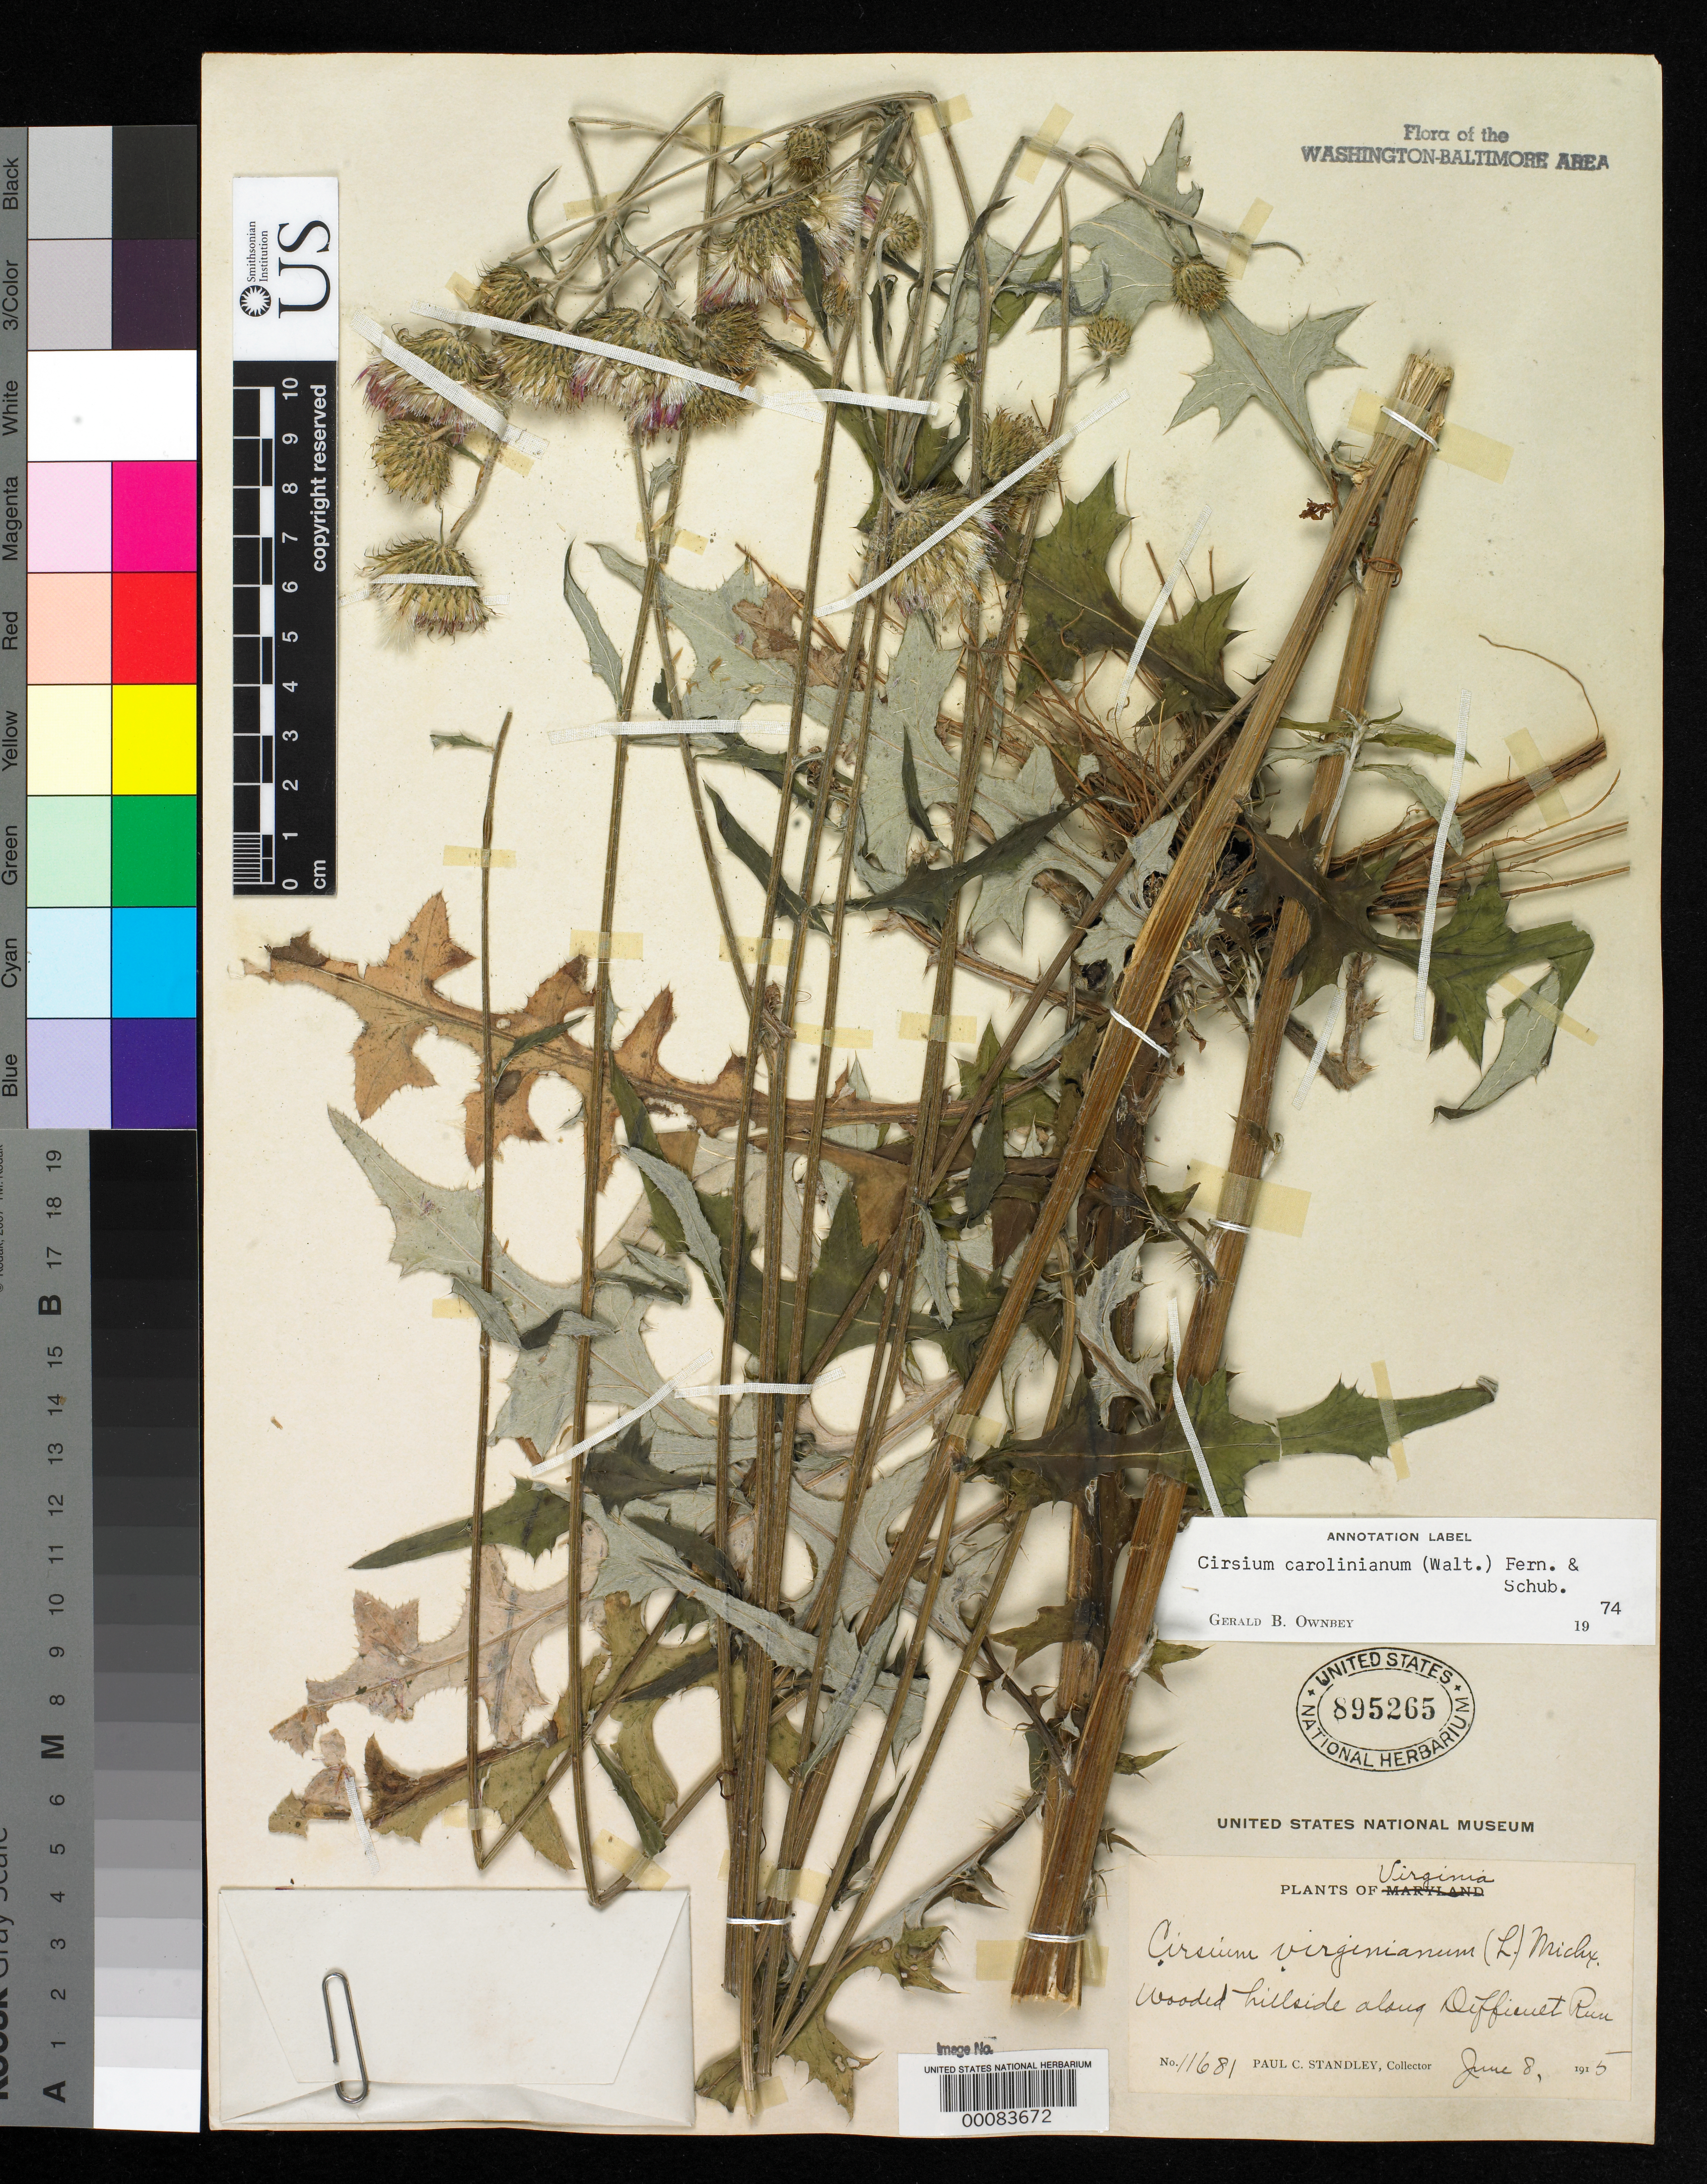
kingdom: Plantae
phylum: Tracheophyta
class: Magnoliopsida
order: Asterales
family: Asteraceae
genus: Cirsium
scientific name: Cirsium carolinianum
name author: (Walter) Fernald & Schub.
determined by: Ownbey, G. B.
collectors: P. C. Standley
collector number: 11681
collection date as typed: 08 Jun 1915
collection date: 1915-06-08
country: United States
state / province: Virginia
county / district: Fairfax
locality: Difficult Run C. & O. Canal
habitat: Wooded hillside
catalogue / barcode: US 895265